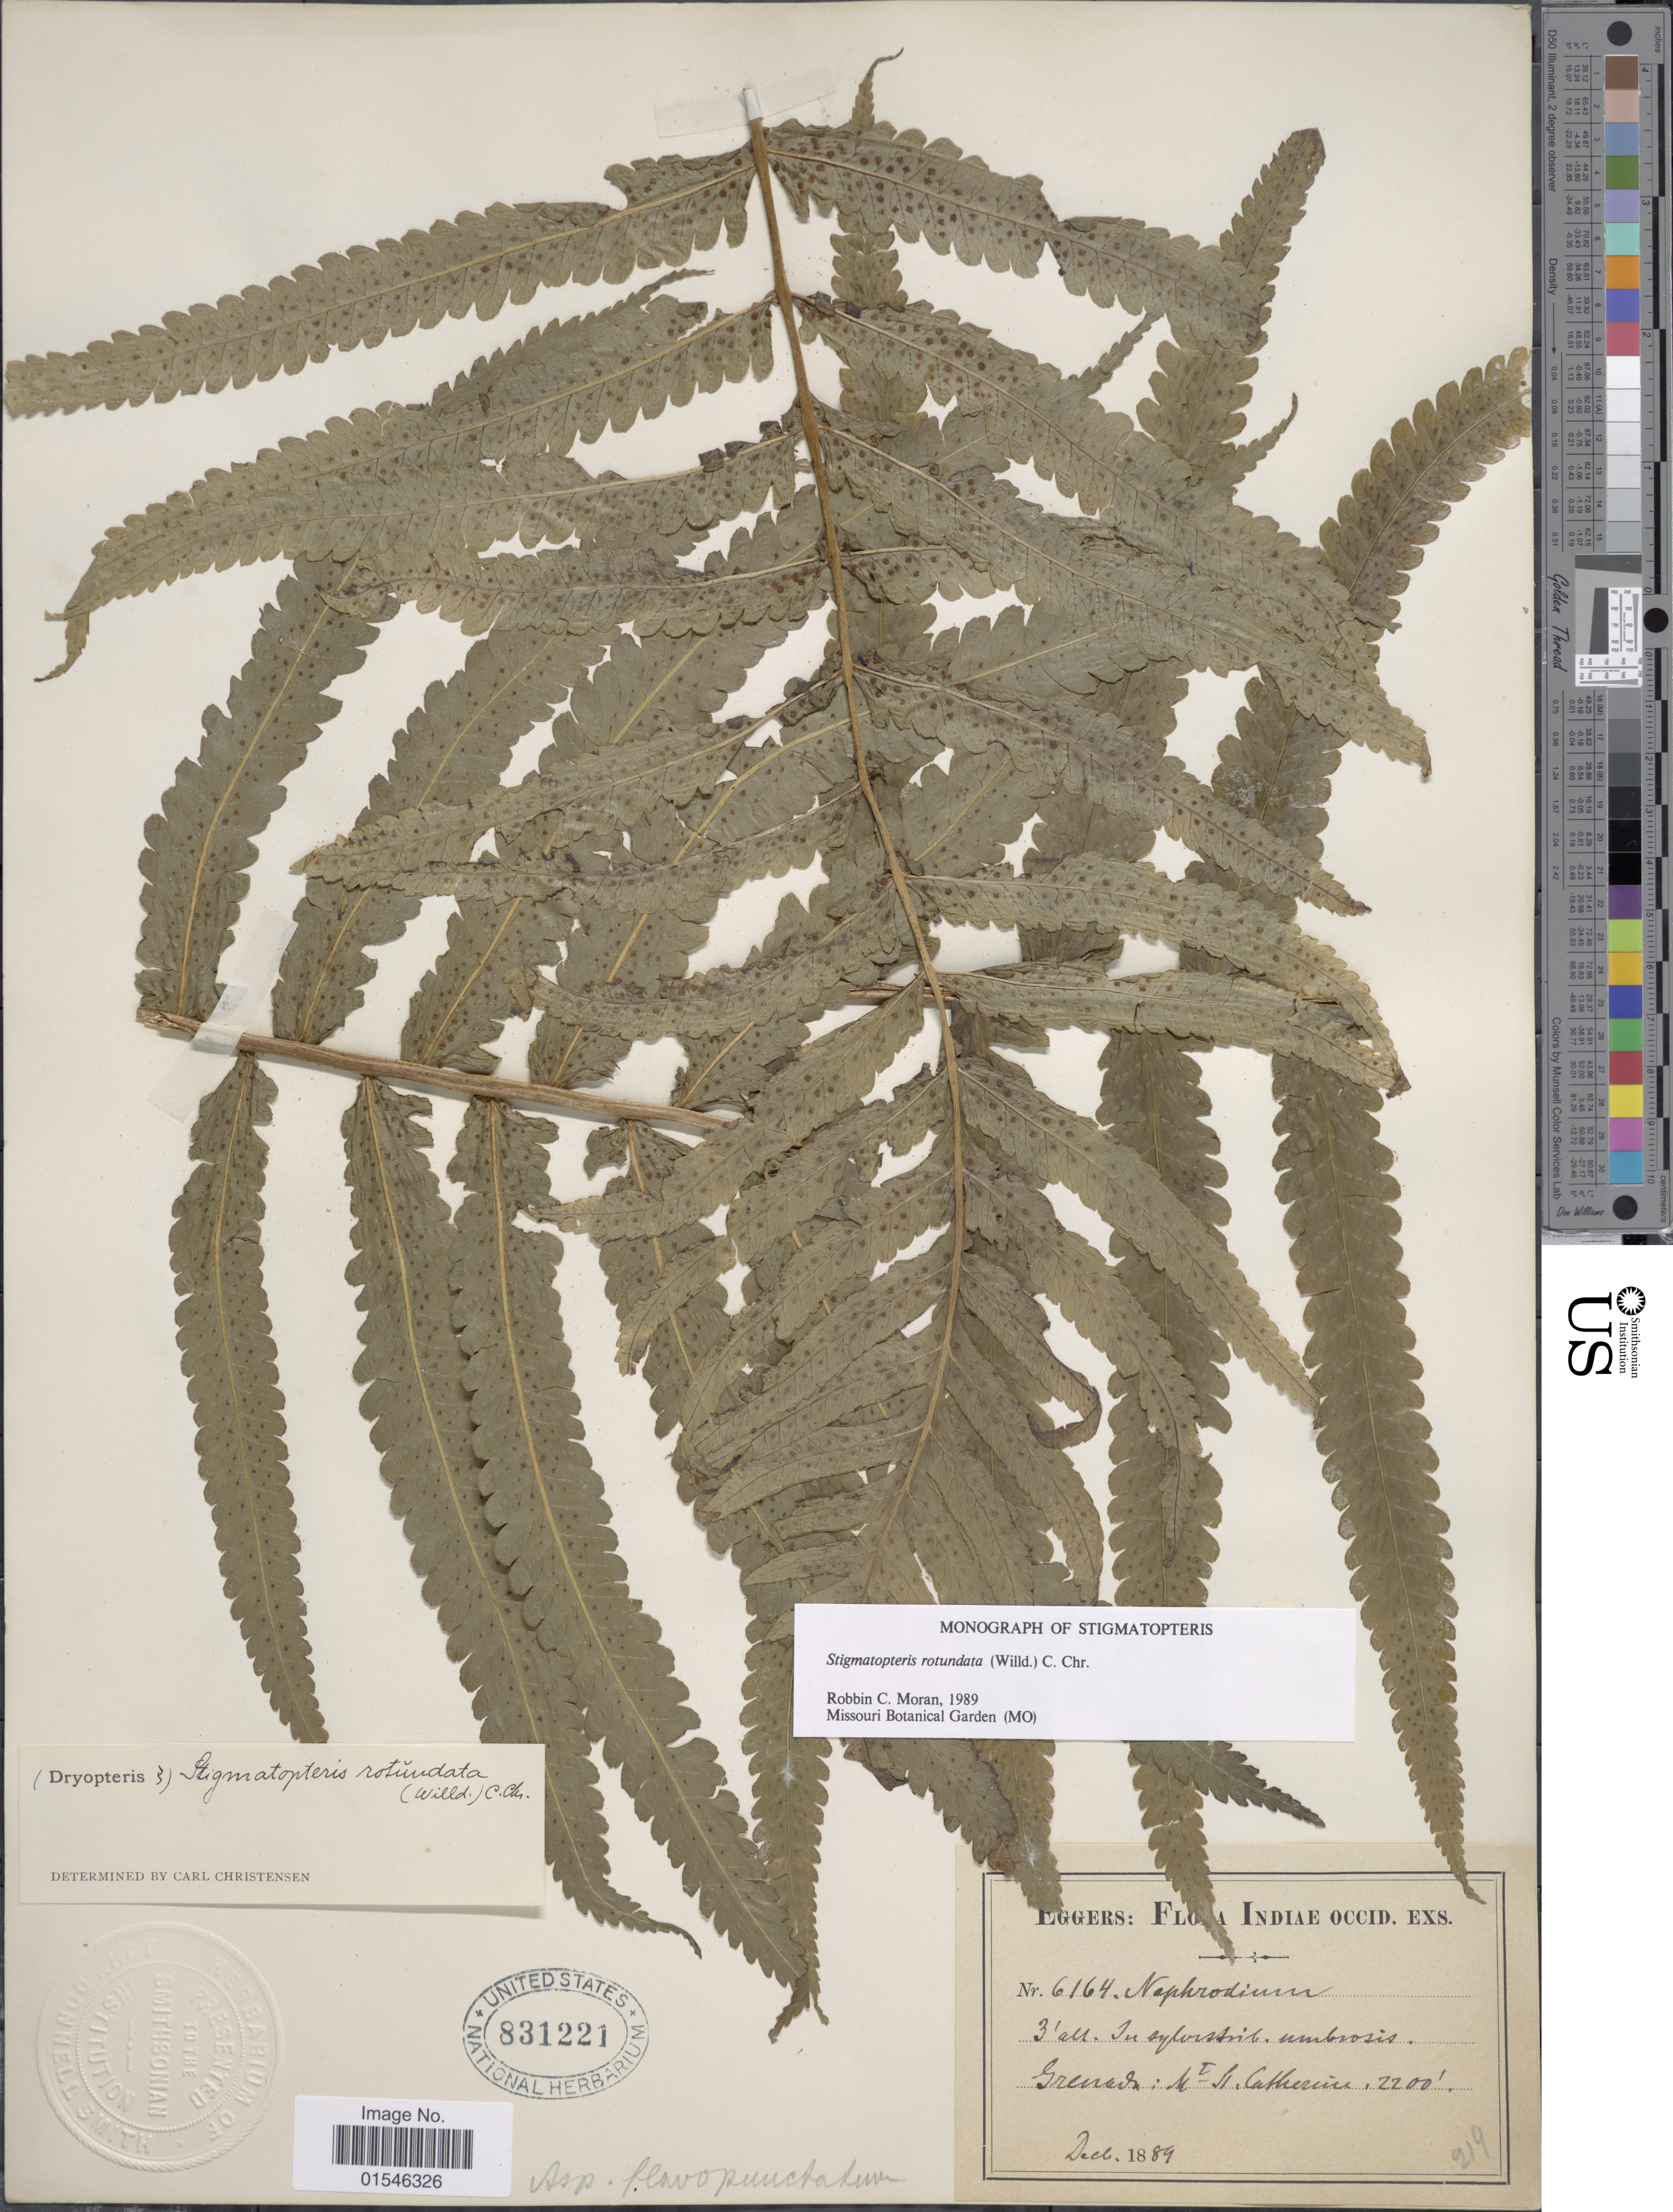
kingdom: Plantae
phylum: Tracheophyta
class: Polypodiopsida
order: Polypodiales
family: Dryopteridaceae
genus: Stigmatopteris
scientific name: Stigmatopteris rotundata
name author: (Willd.) C. Chr.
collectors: -. Eggers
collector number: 6164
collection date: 1889-12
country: Grenada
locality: Indiae Occid, Mt St Catherine .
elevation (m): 671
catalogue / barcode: US 831221